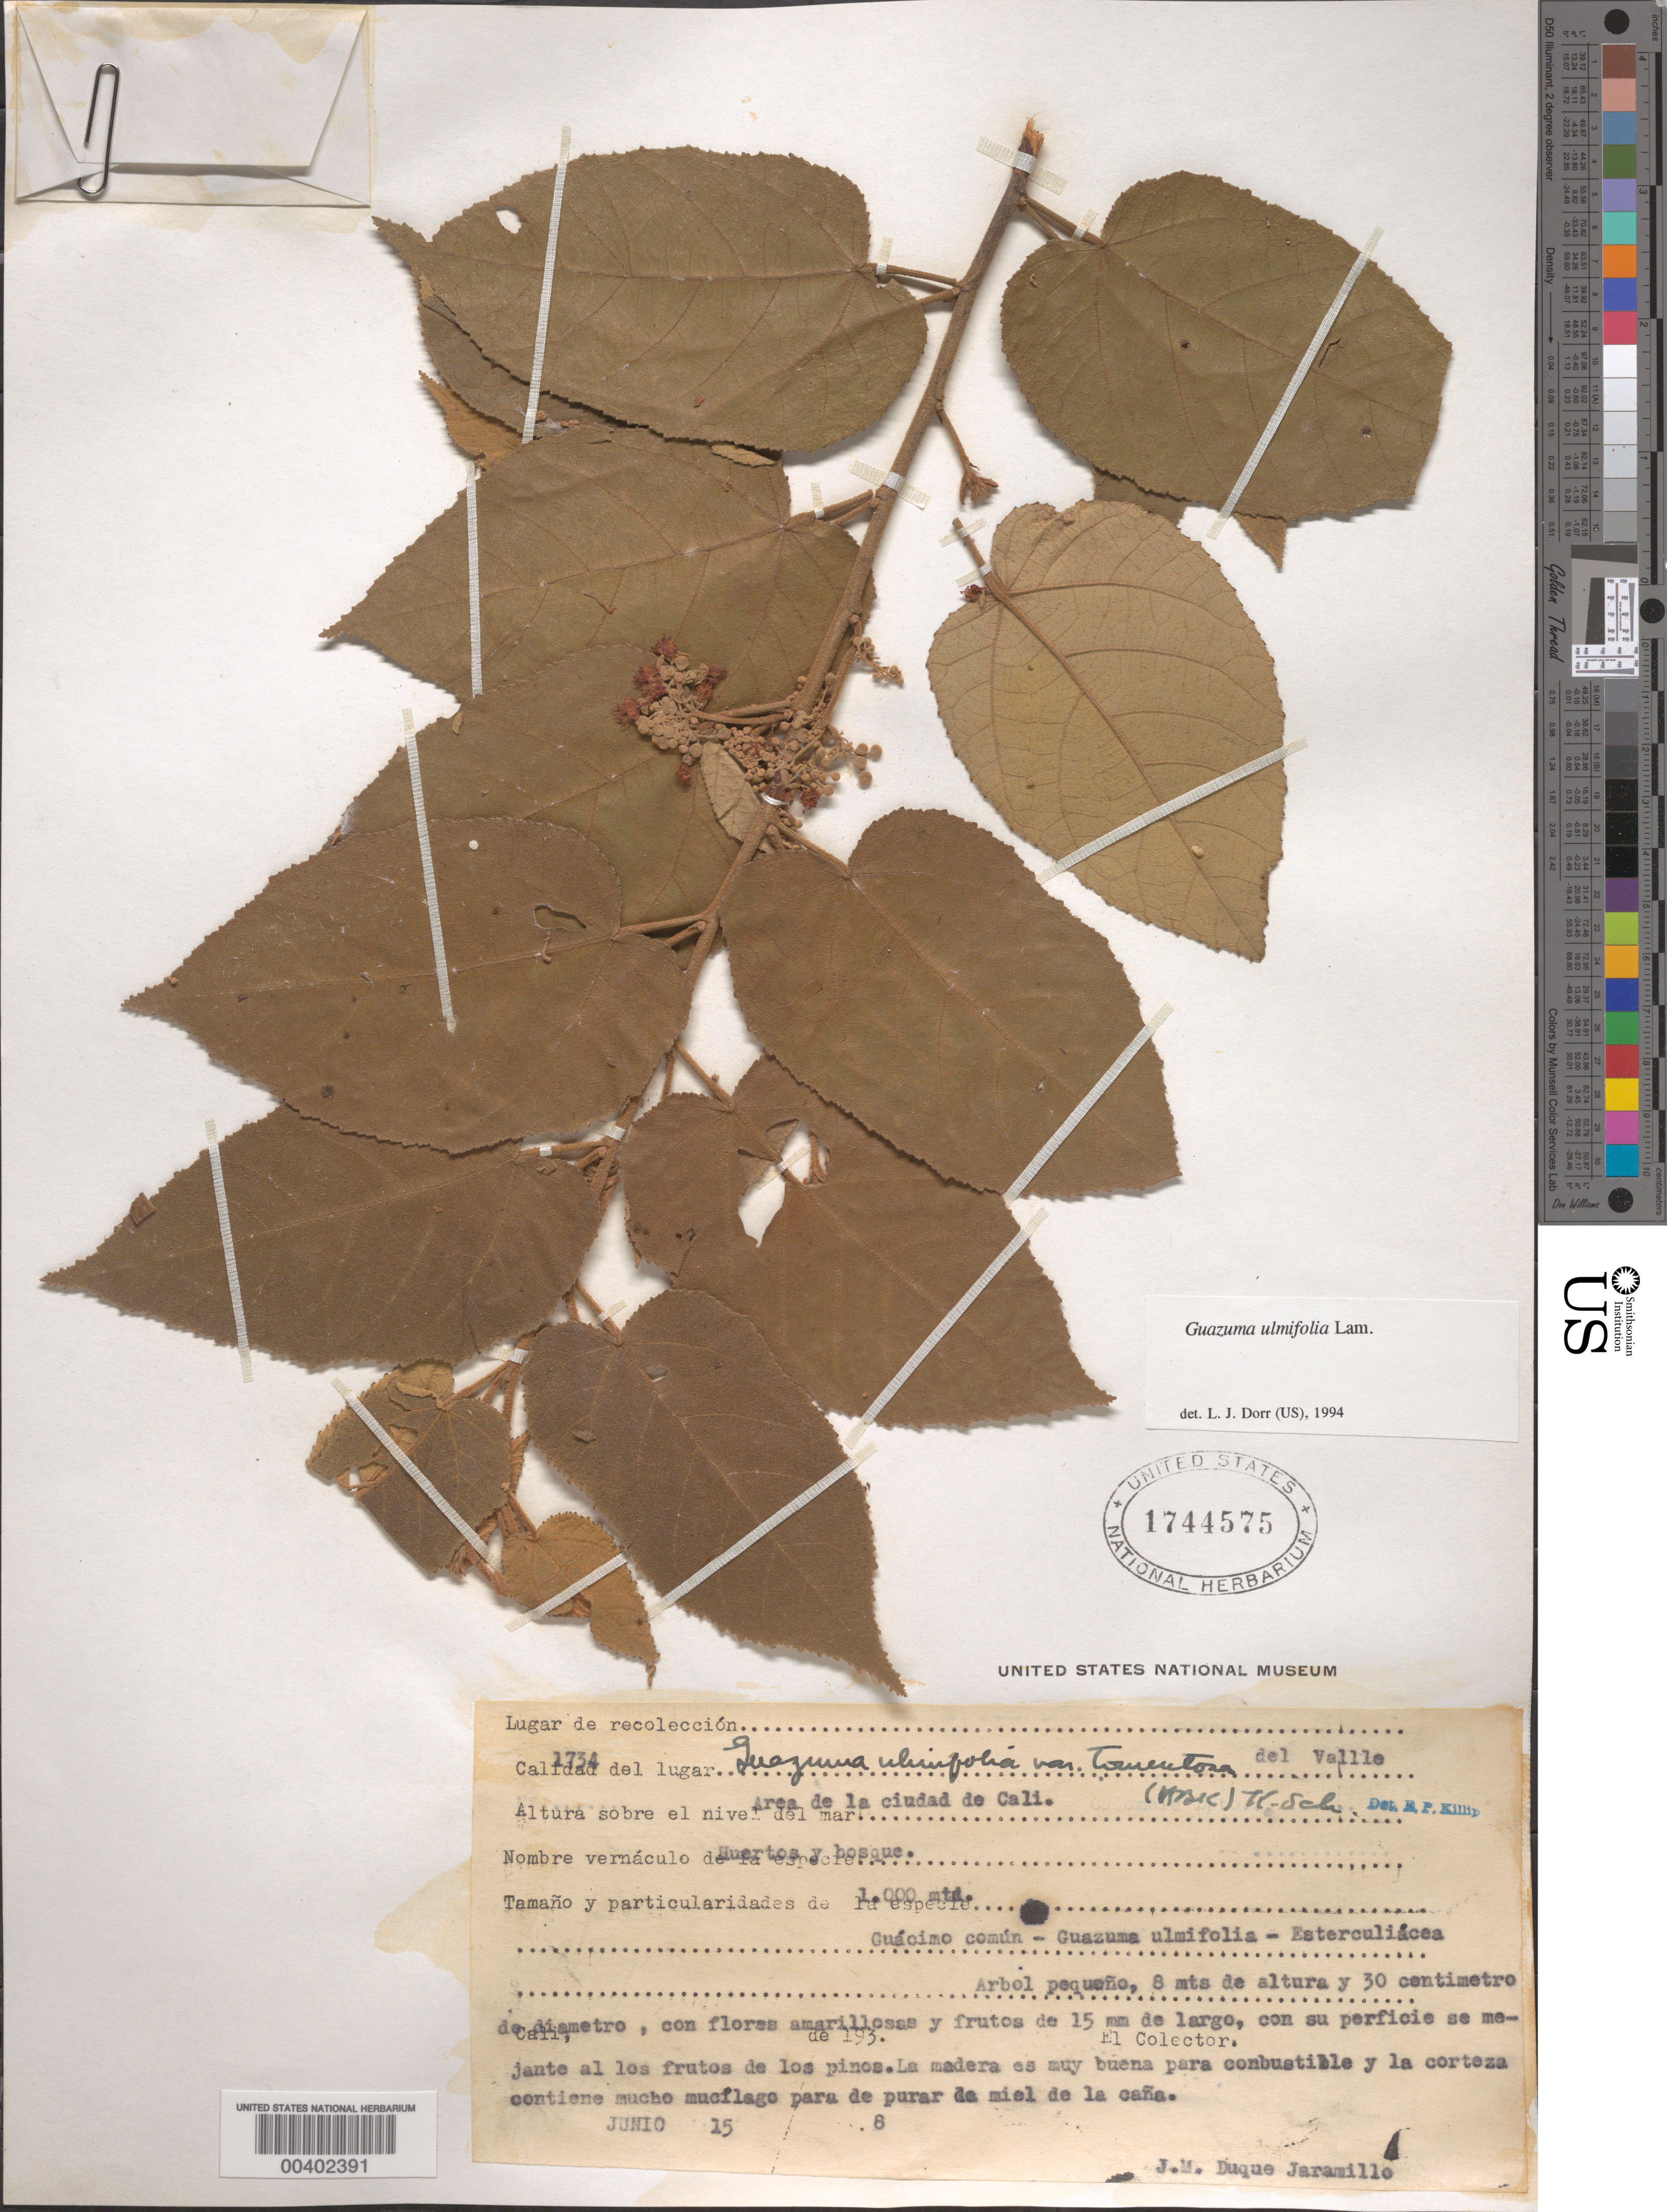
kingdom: Plantae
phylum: Tracheophyta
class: Magnoliopsida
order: Malvales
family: Malvaceae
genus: Guazuma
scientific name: Guazuma ulmifolia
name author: Lam.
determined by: Dorr, L. J., (BOT), Smithsonian Institution - National Museum of Natural History (UNITED STATES)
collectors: J. M. Duque Jaramillo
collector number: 1734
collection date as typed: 15 Jun 1938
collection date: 1938-06-15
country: Colombia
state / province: Valle del Cauca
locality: Area de la cuidad Cali.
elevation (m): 1000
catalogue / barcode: US 1744575